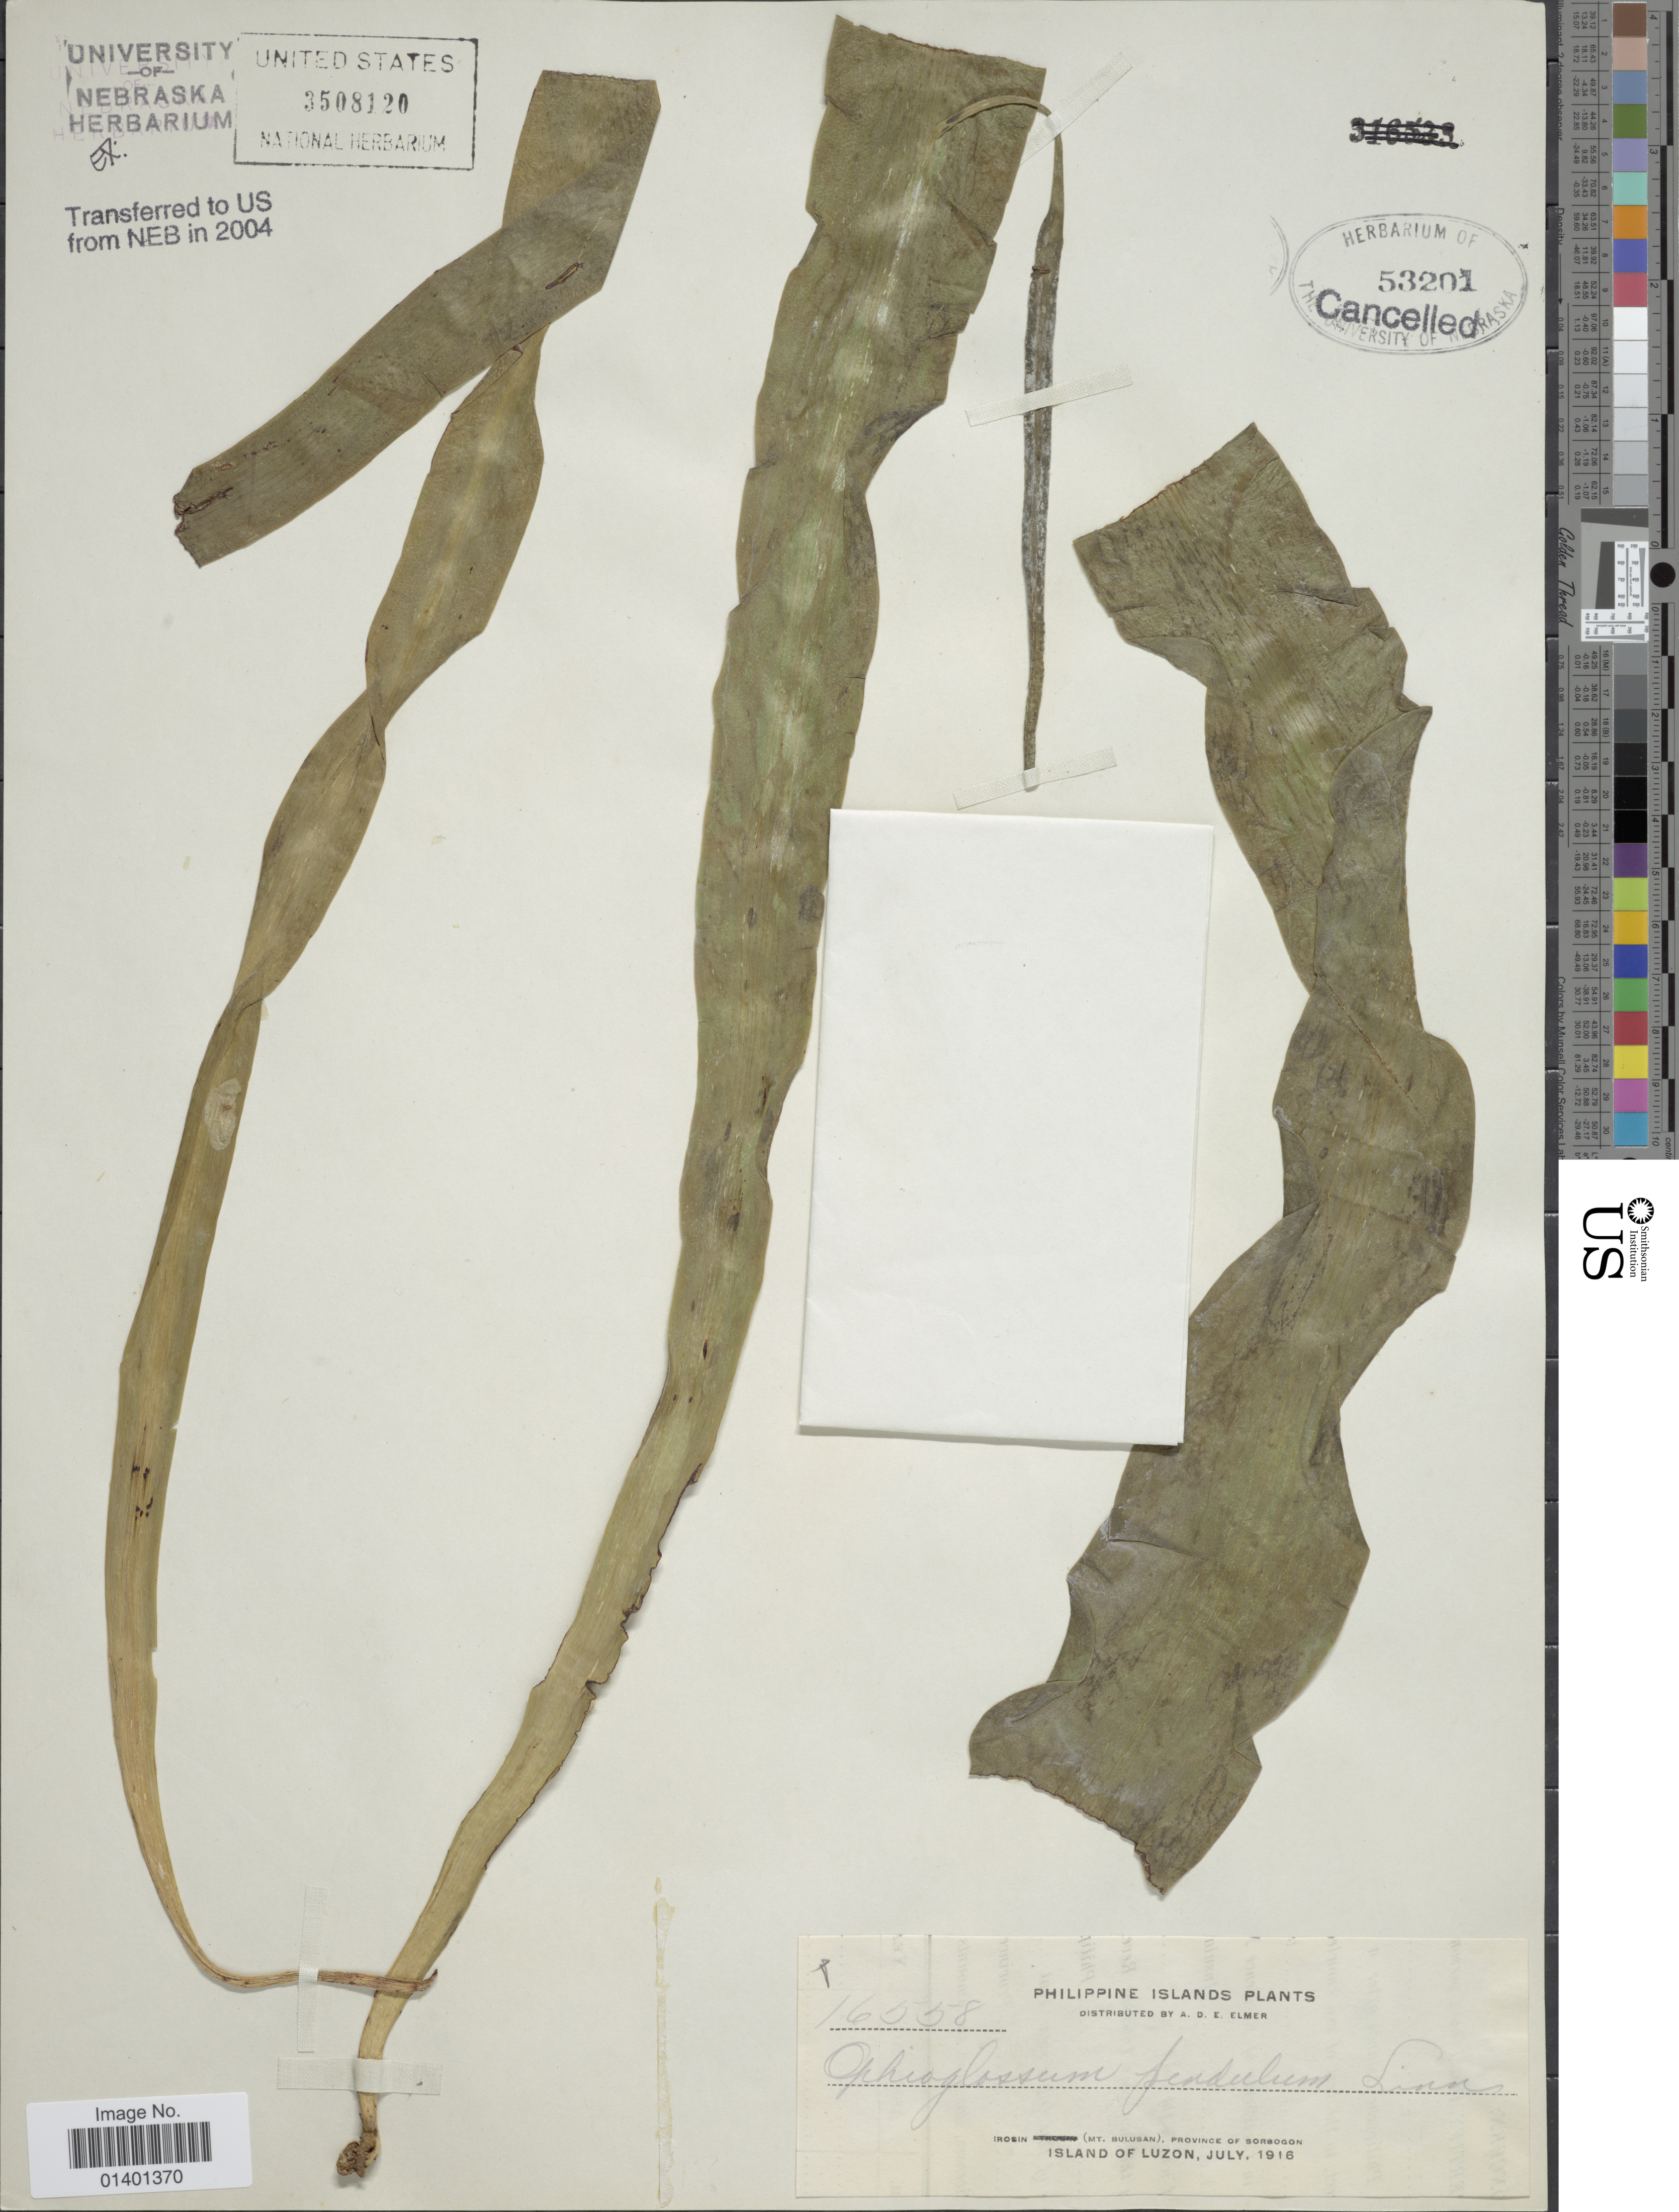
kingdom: Plantae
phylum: Tracheophyta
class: Polypodiopsida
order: Ophioglossales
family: Ophioglossaceae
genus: Ophioglossum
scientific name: Ophioglossum pendulum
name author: L.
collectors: A. D. E. Elmer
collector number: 116558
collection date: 1916-07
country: Philippines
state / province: Central Luzon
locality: Irosin (Mt. Bulusan), Province of Sorsogon, island of Luzon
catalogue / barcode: US 3508120